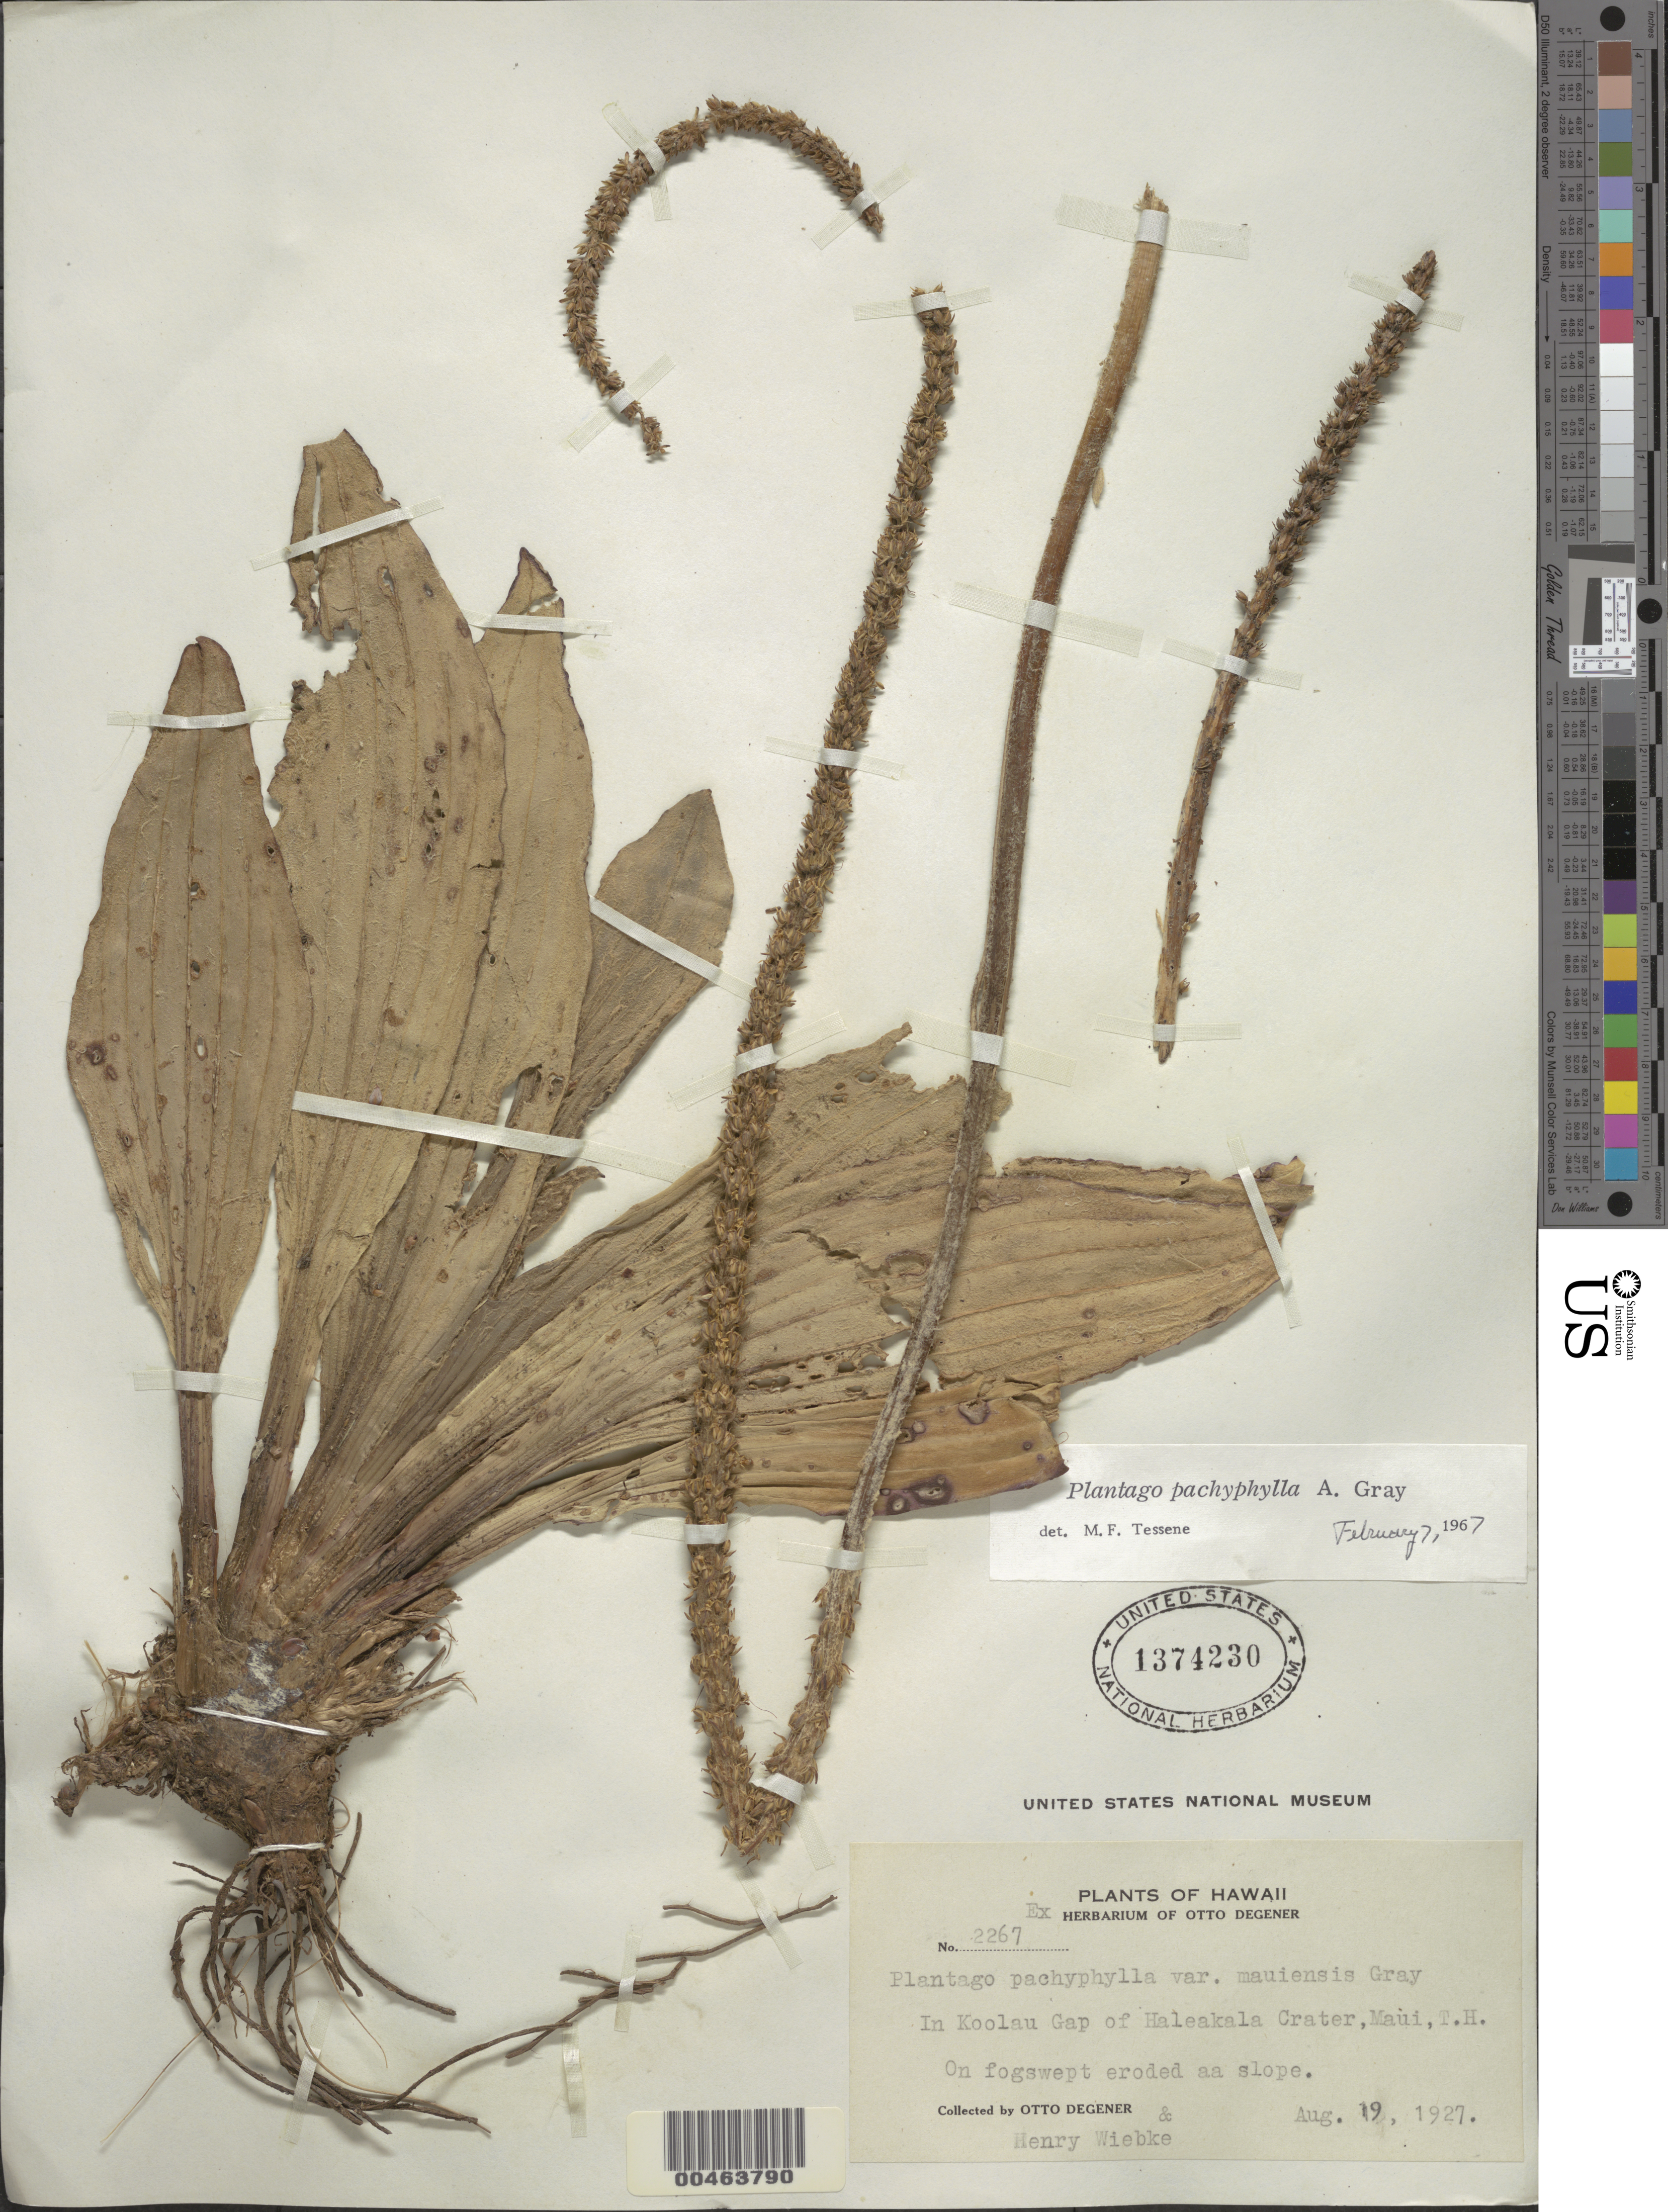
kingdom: Plantae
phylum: Tracheophyta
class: Magnoliopsida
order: Lamiales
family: Plantaginaceae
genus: Plantago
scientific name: Plantago pachyphylla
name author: A. Gray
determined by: Tessene, M. F.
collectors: O. Degener & H. Wiebke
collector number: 2267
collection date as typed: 19 Aug 1927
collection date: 1927-08-19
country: United States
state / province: Hawaii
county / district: Maui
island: Maui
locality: In Koolau Gap of Haleakala Crater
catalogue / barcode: US 1374230